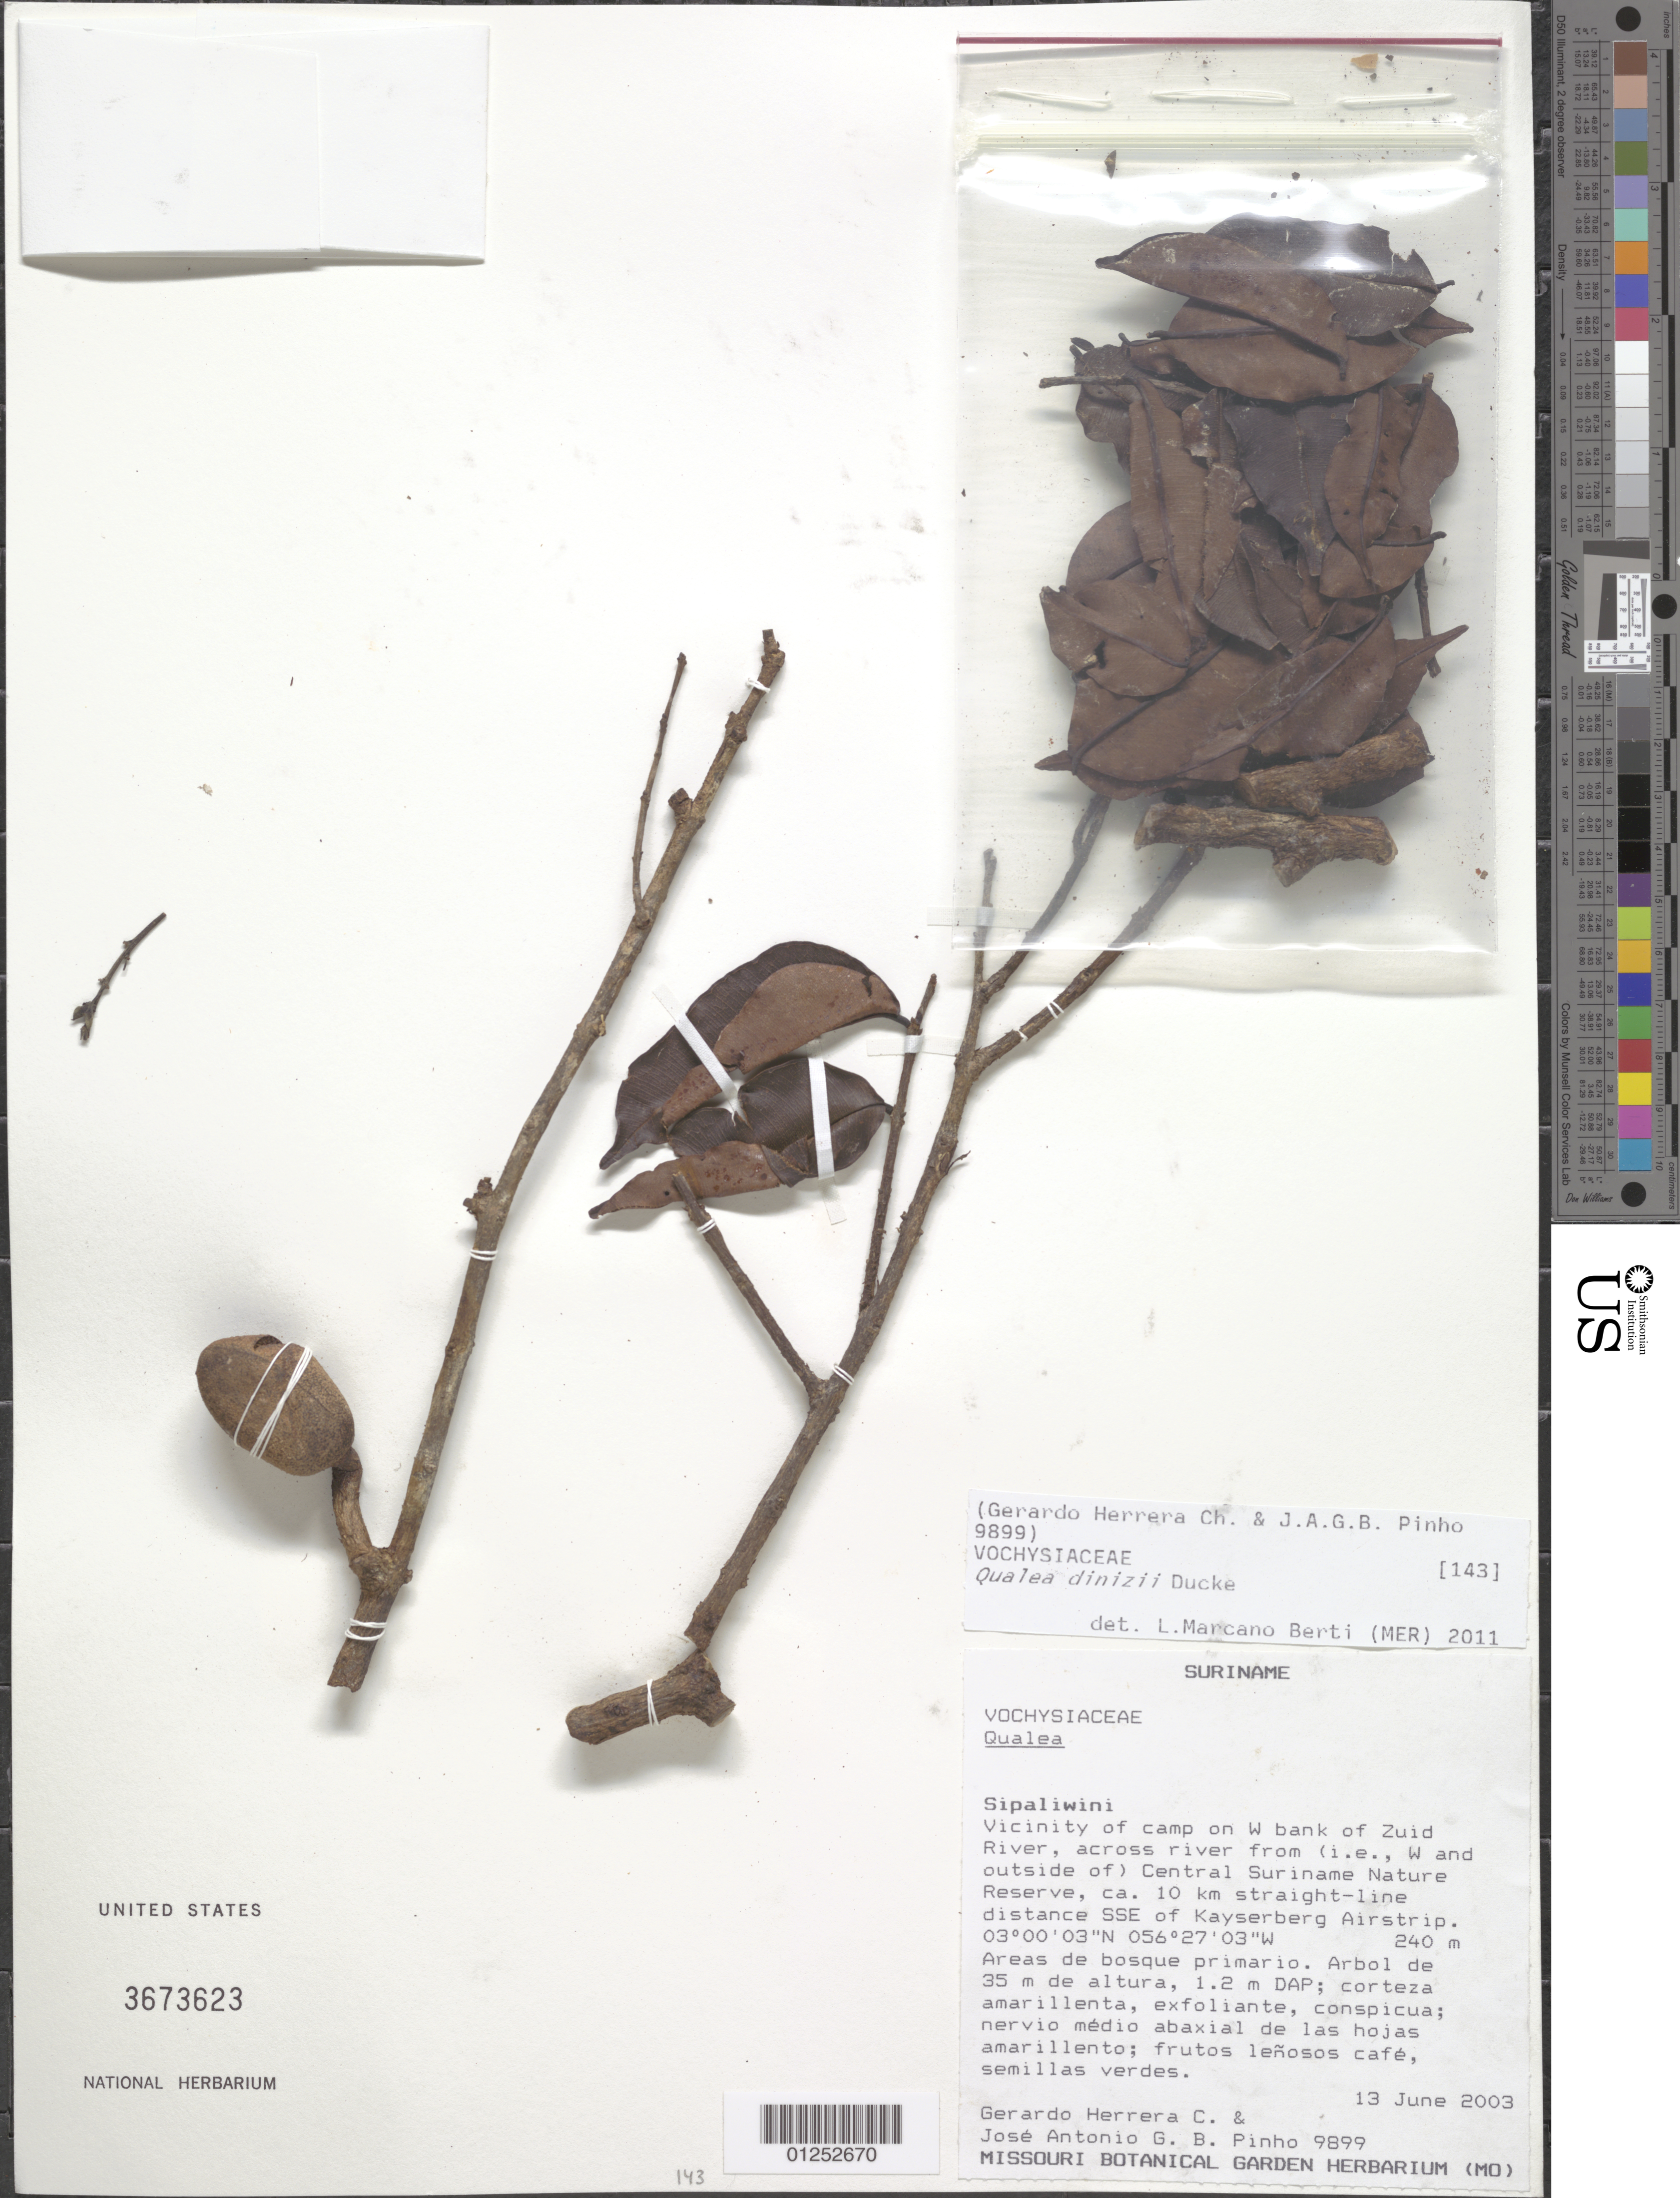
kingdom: Plantae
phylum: Tracheophyta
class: Magnoliopsida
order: Myrtales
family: Vochysiaceae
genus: Qualea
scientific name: Qualea dinizii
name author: Ducke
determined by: Marcano-Berti, L.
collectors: G. Herrera Ch. & J. Pinho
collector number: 9899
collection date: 2003-06-13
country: Suriname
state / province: Sipaliwini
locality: Vicinity of camp on W bank of Zuid River, across river from (i.e., W and outside of) Central Suriname Nature Reserve, ca. 10 km straight-line distance SSE of Kayserberg Airstrip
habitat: Areas de bosque primario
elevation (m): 240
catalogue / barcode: US 3673623